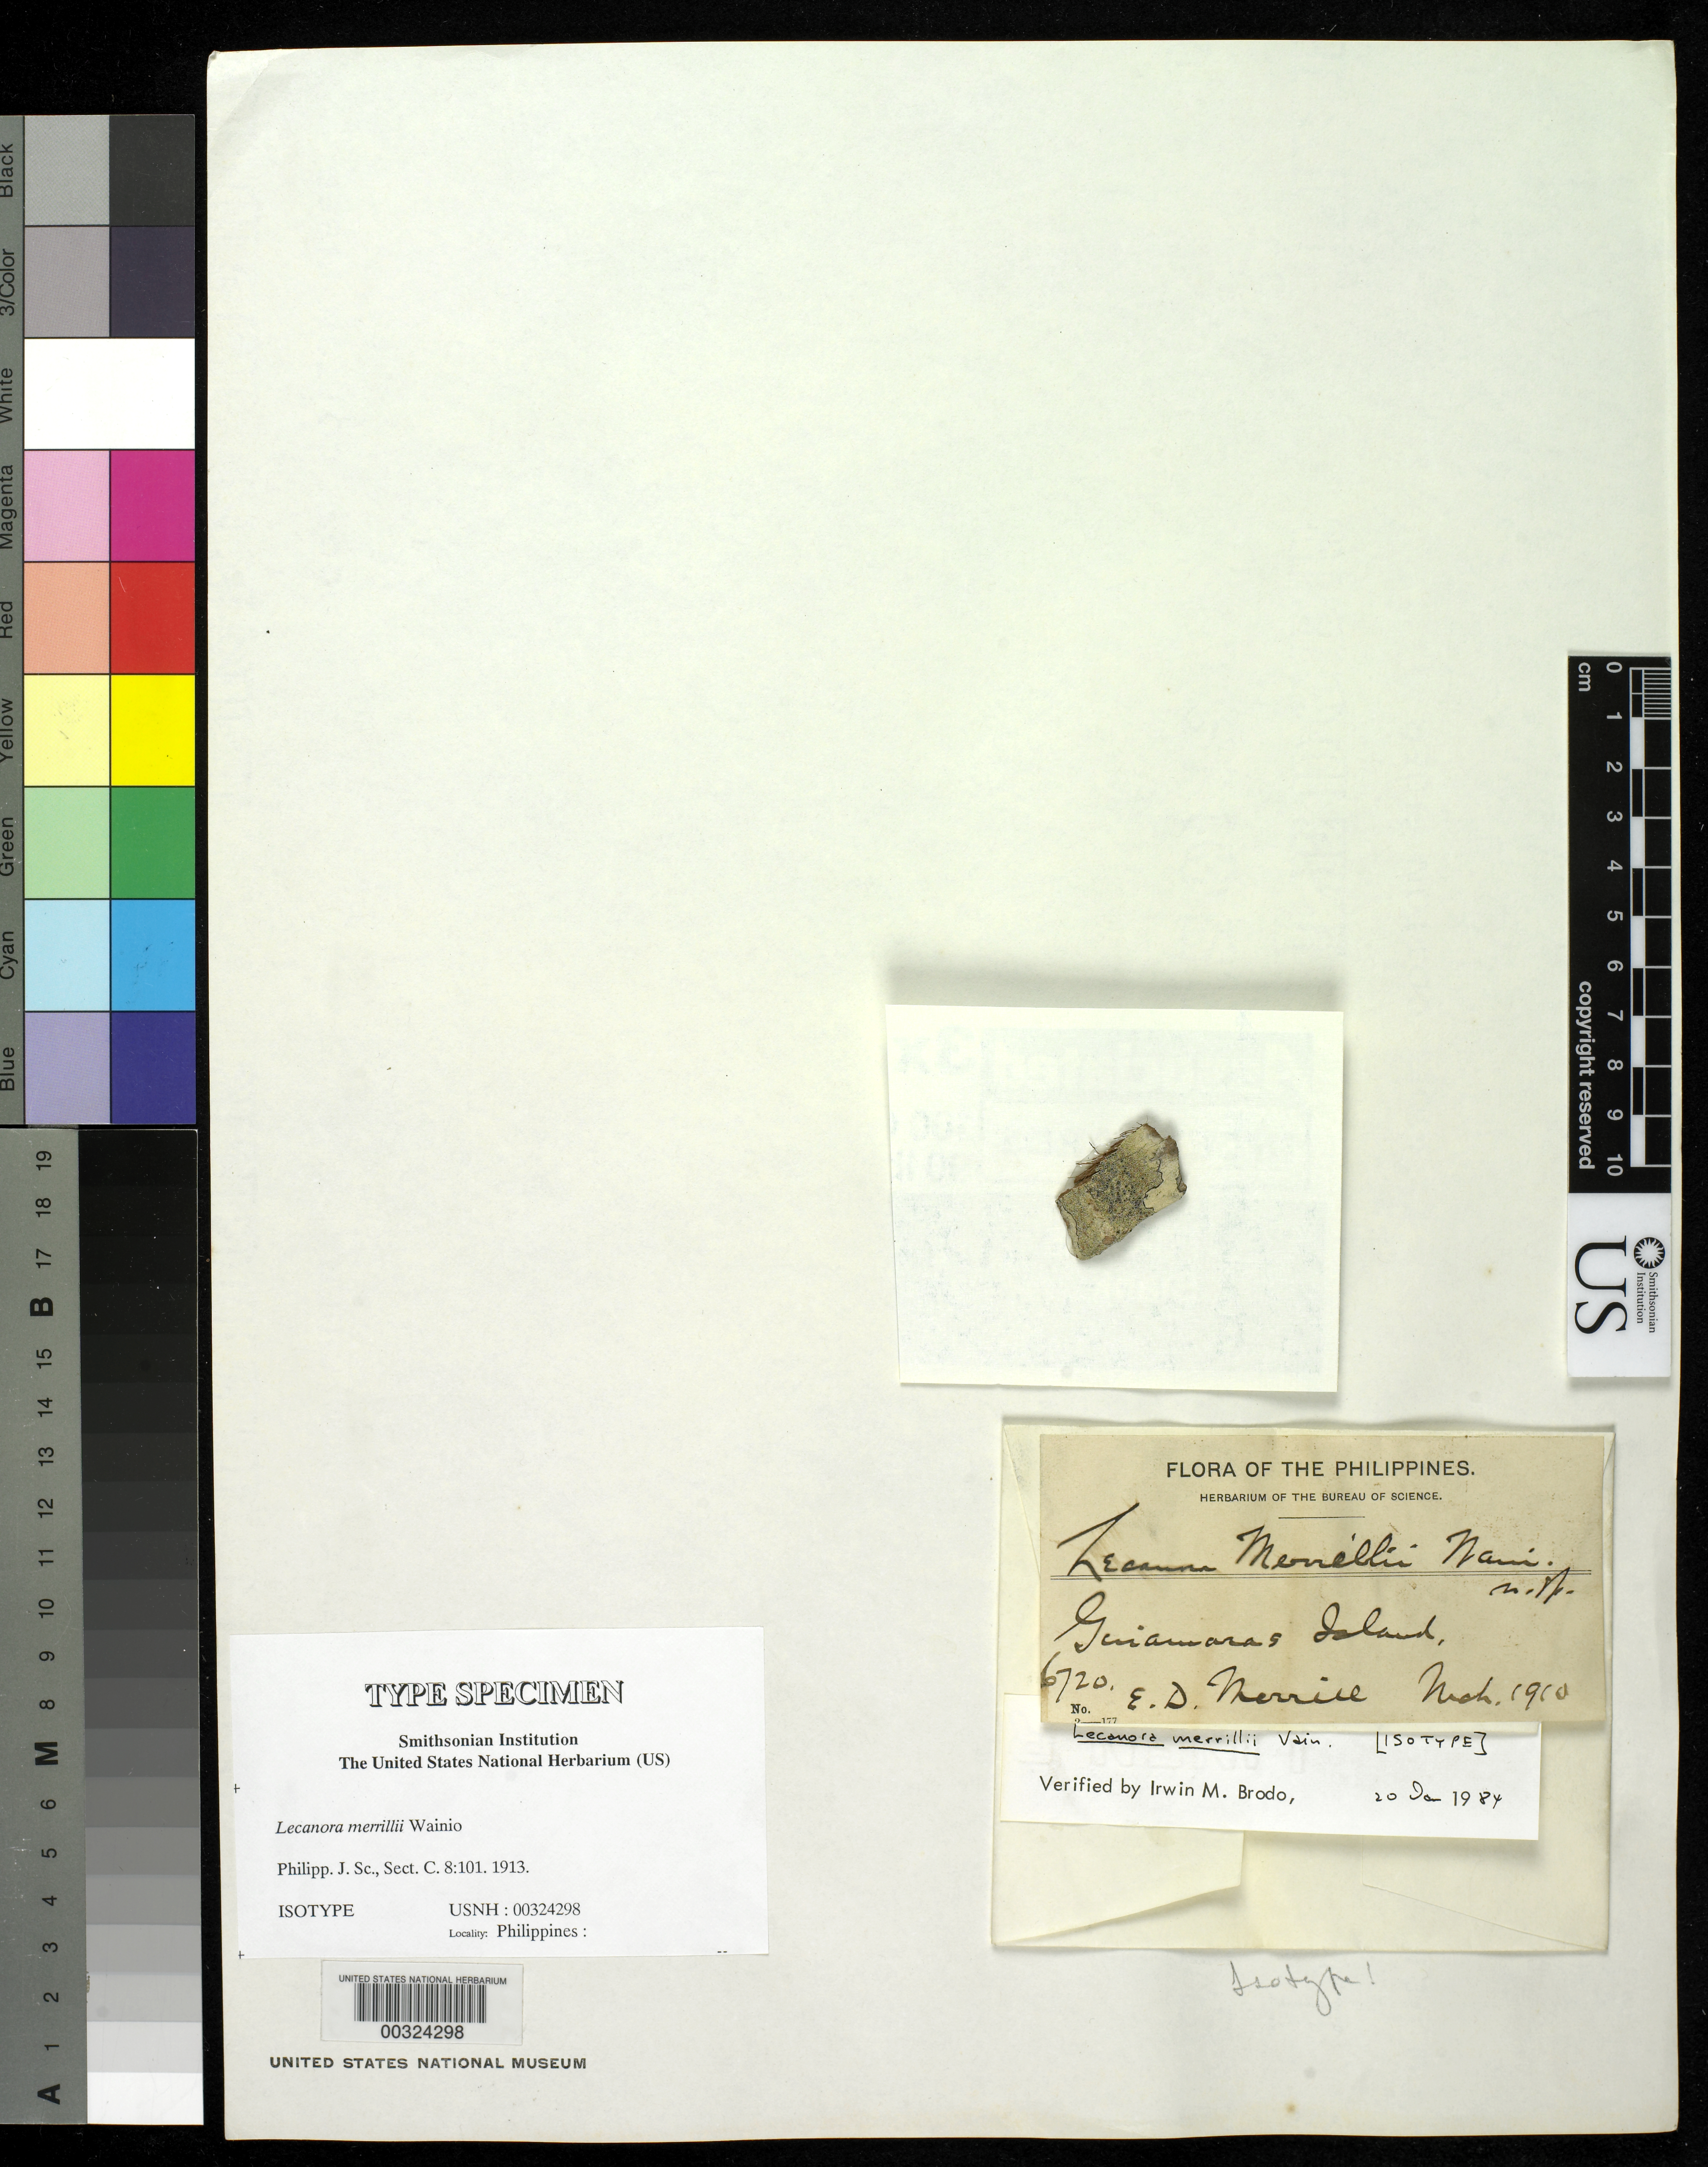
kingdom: Fungi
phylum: Ascomycota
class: Lecanoromycetes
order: Lecanorales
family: Lecanoraceae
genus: Lecanora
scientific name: Lecanora merrillii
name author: Vain.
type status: Isotype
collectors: E. D. Merrill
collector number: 6720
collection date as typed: Mar 1910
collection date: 1910-03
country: Philippines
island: Ginianamaras